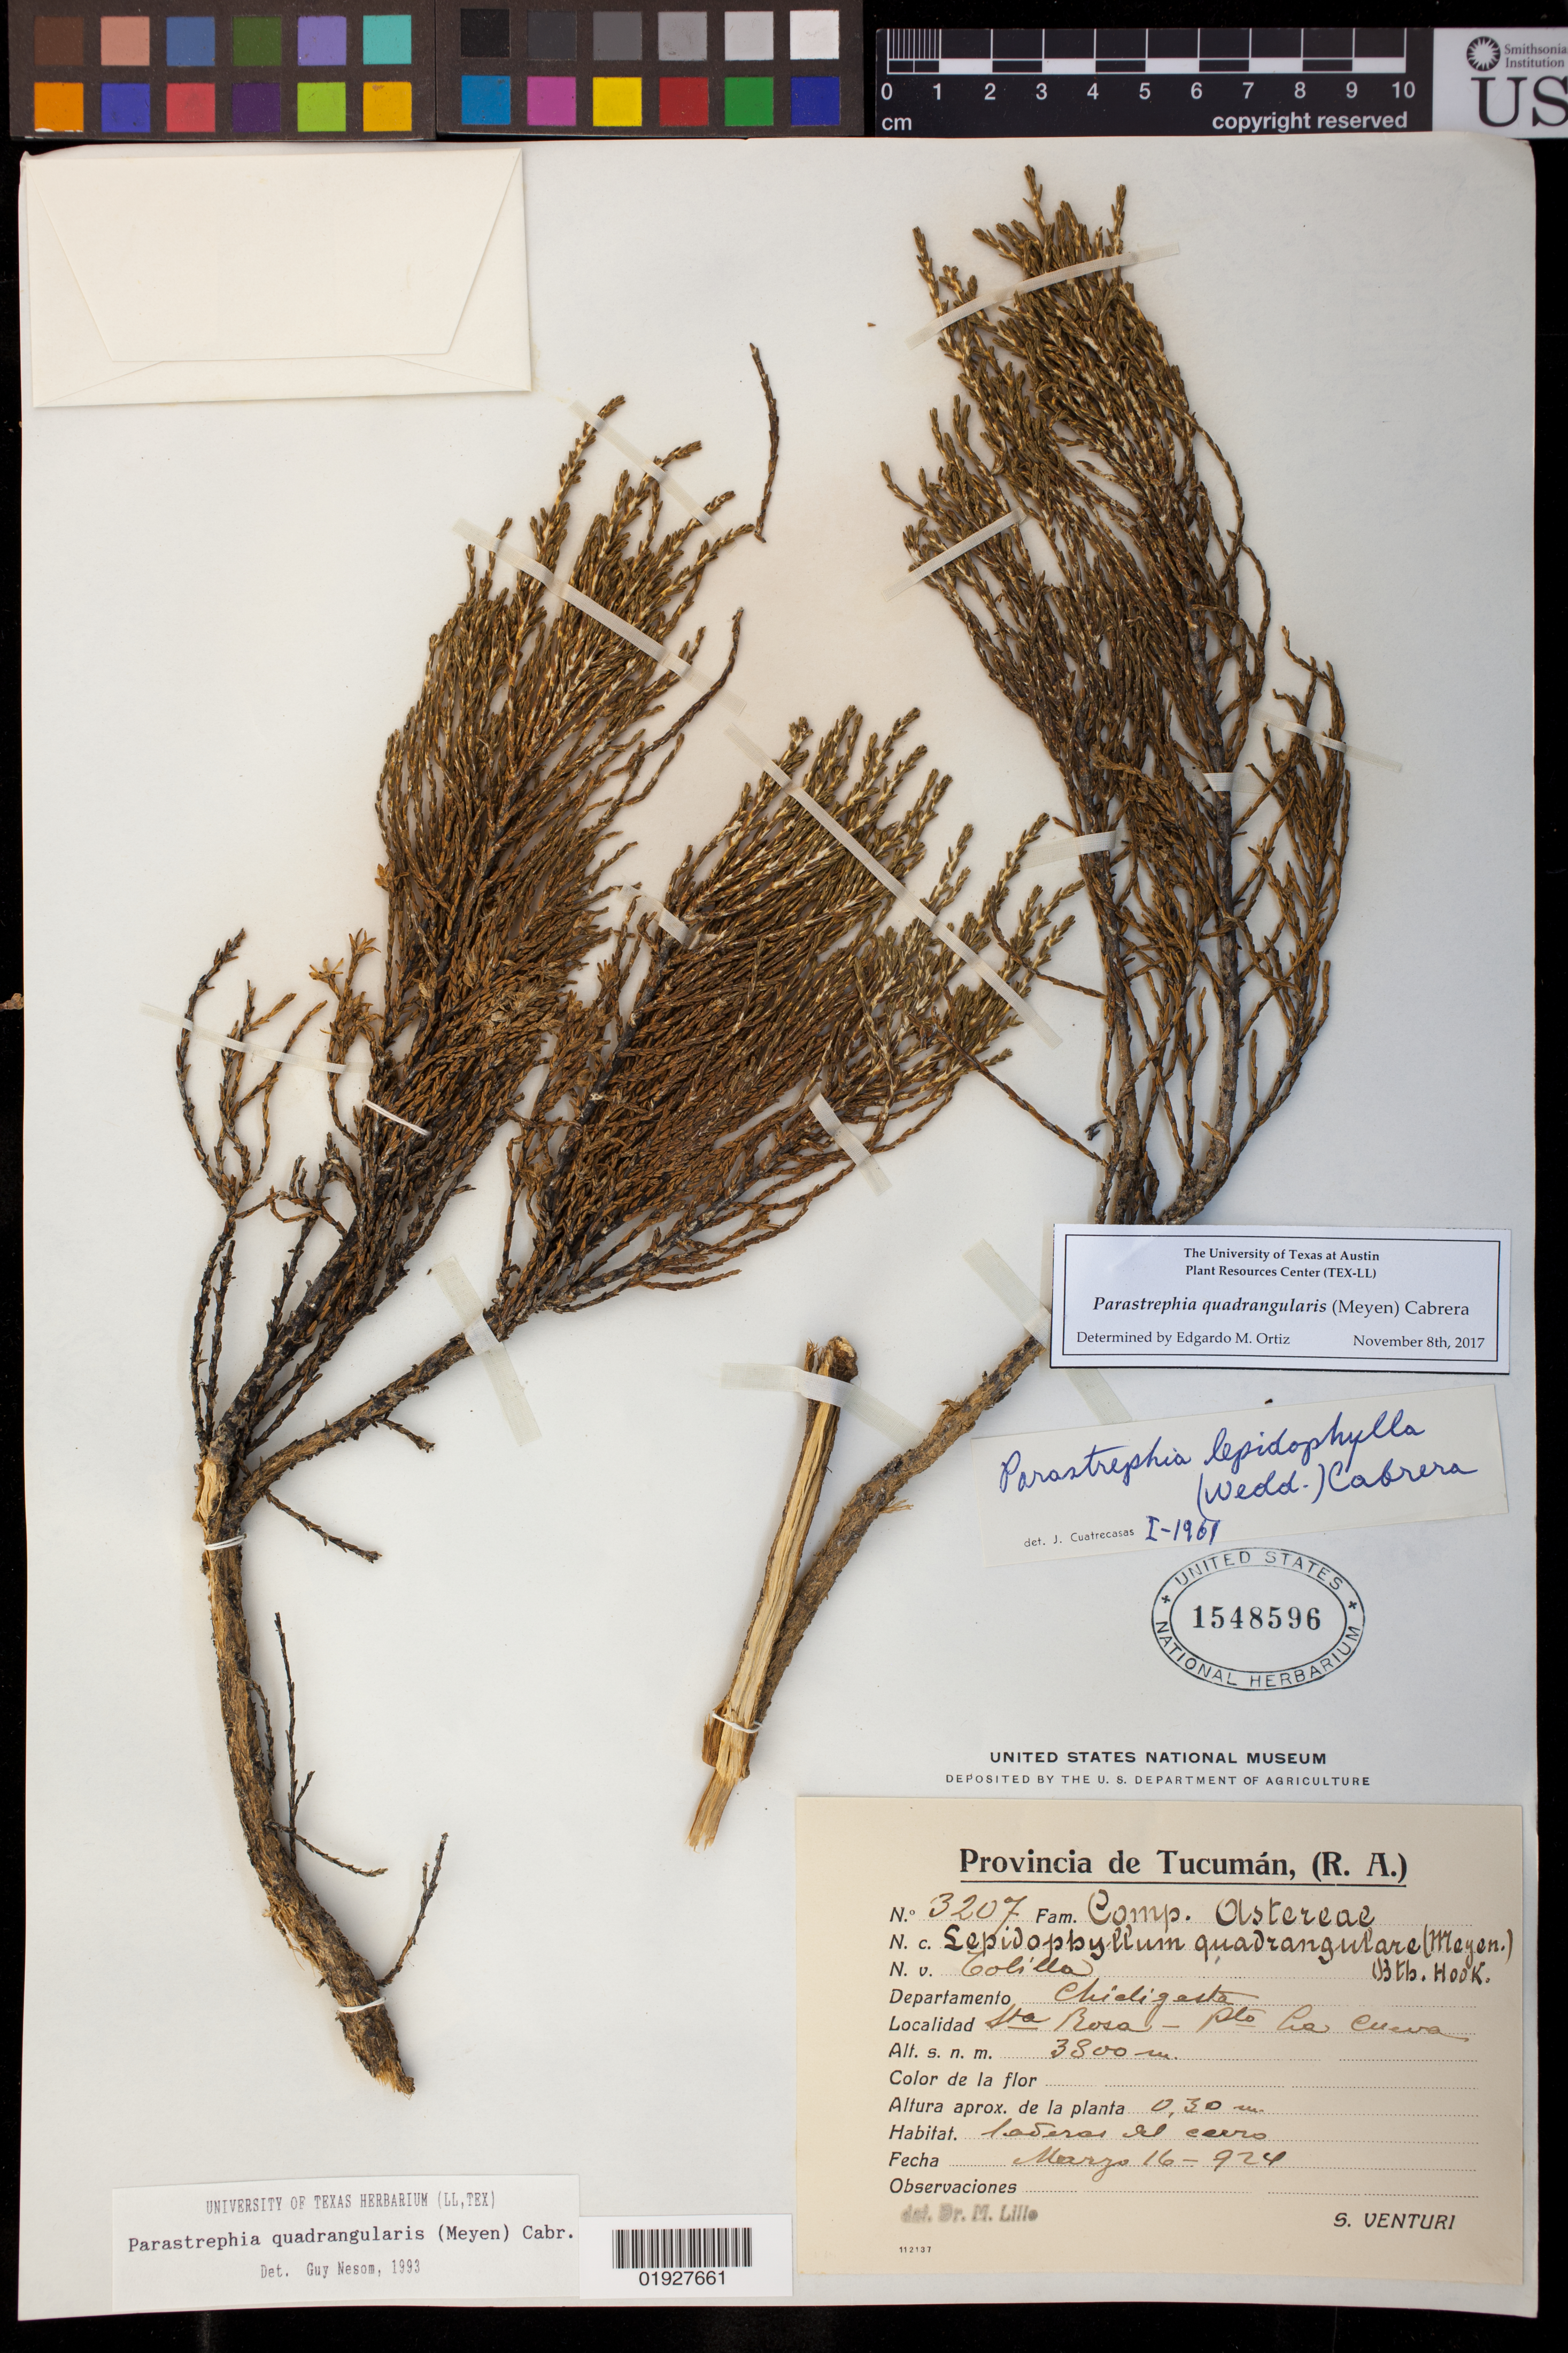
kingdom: Plantae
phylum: Tracheophyta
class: Magnoliopsida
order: Asterales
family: Asteraceae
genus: Parastrephia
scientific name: Parastrephia quadrangularis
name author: (Meyen) Cabrera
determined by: Ortiz, E. M.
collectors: S. Venturi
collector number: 3207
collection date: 1924-03-16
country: Argentina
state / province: Tucuman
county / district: Chicligasta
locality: estancia Santa Rosa.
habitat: laderas del cerro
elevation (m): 3800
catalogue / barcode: US 1548596